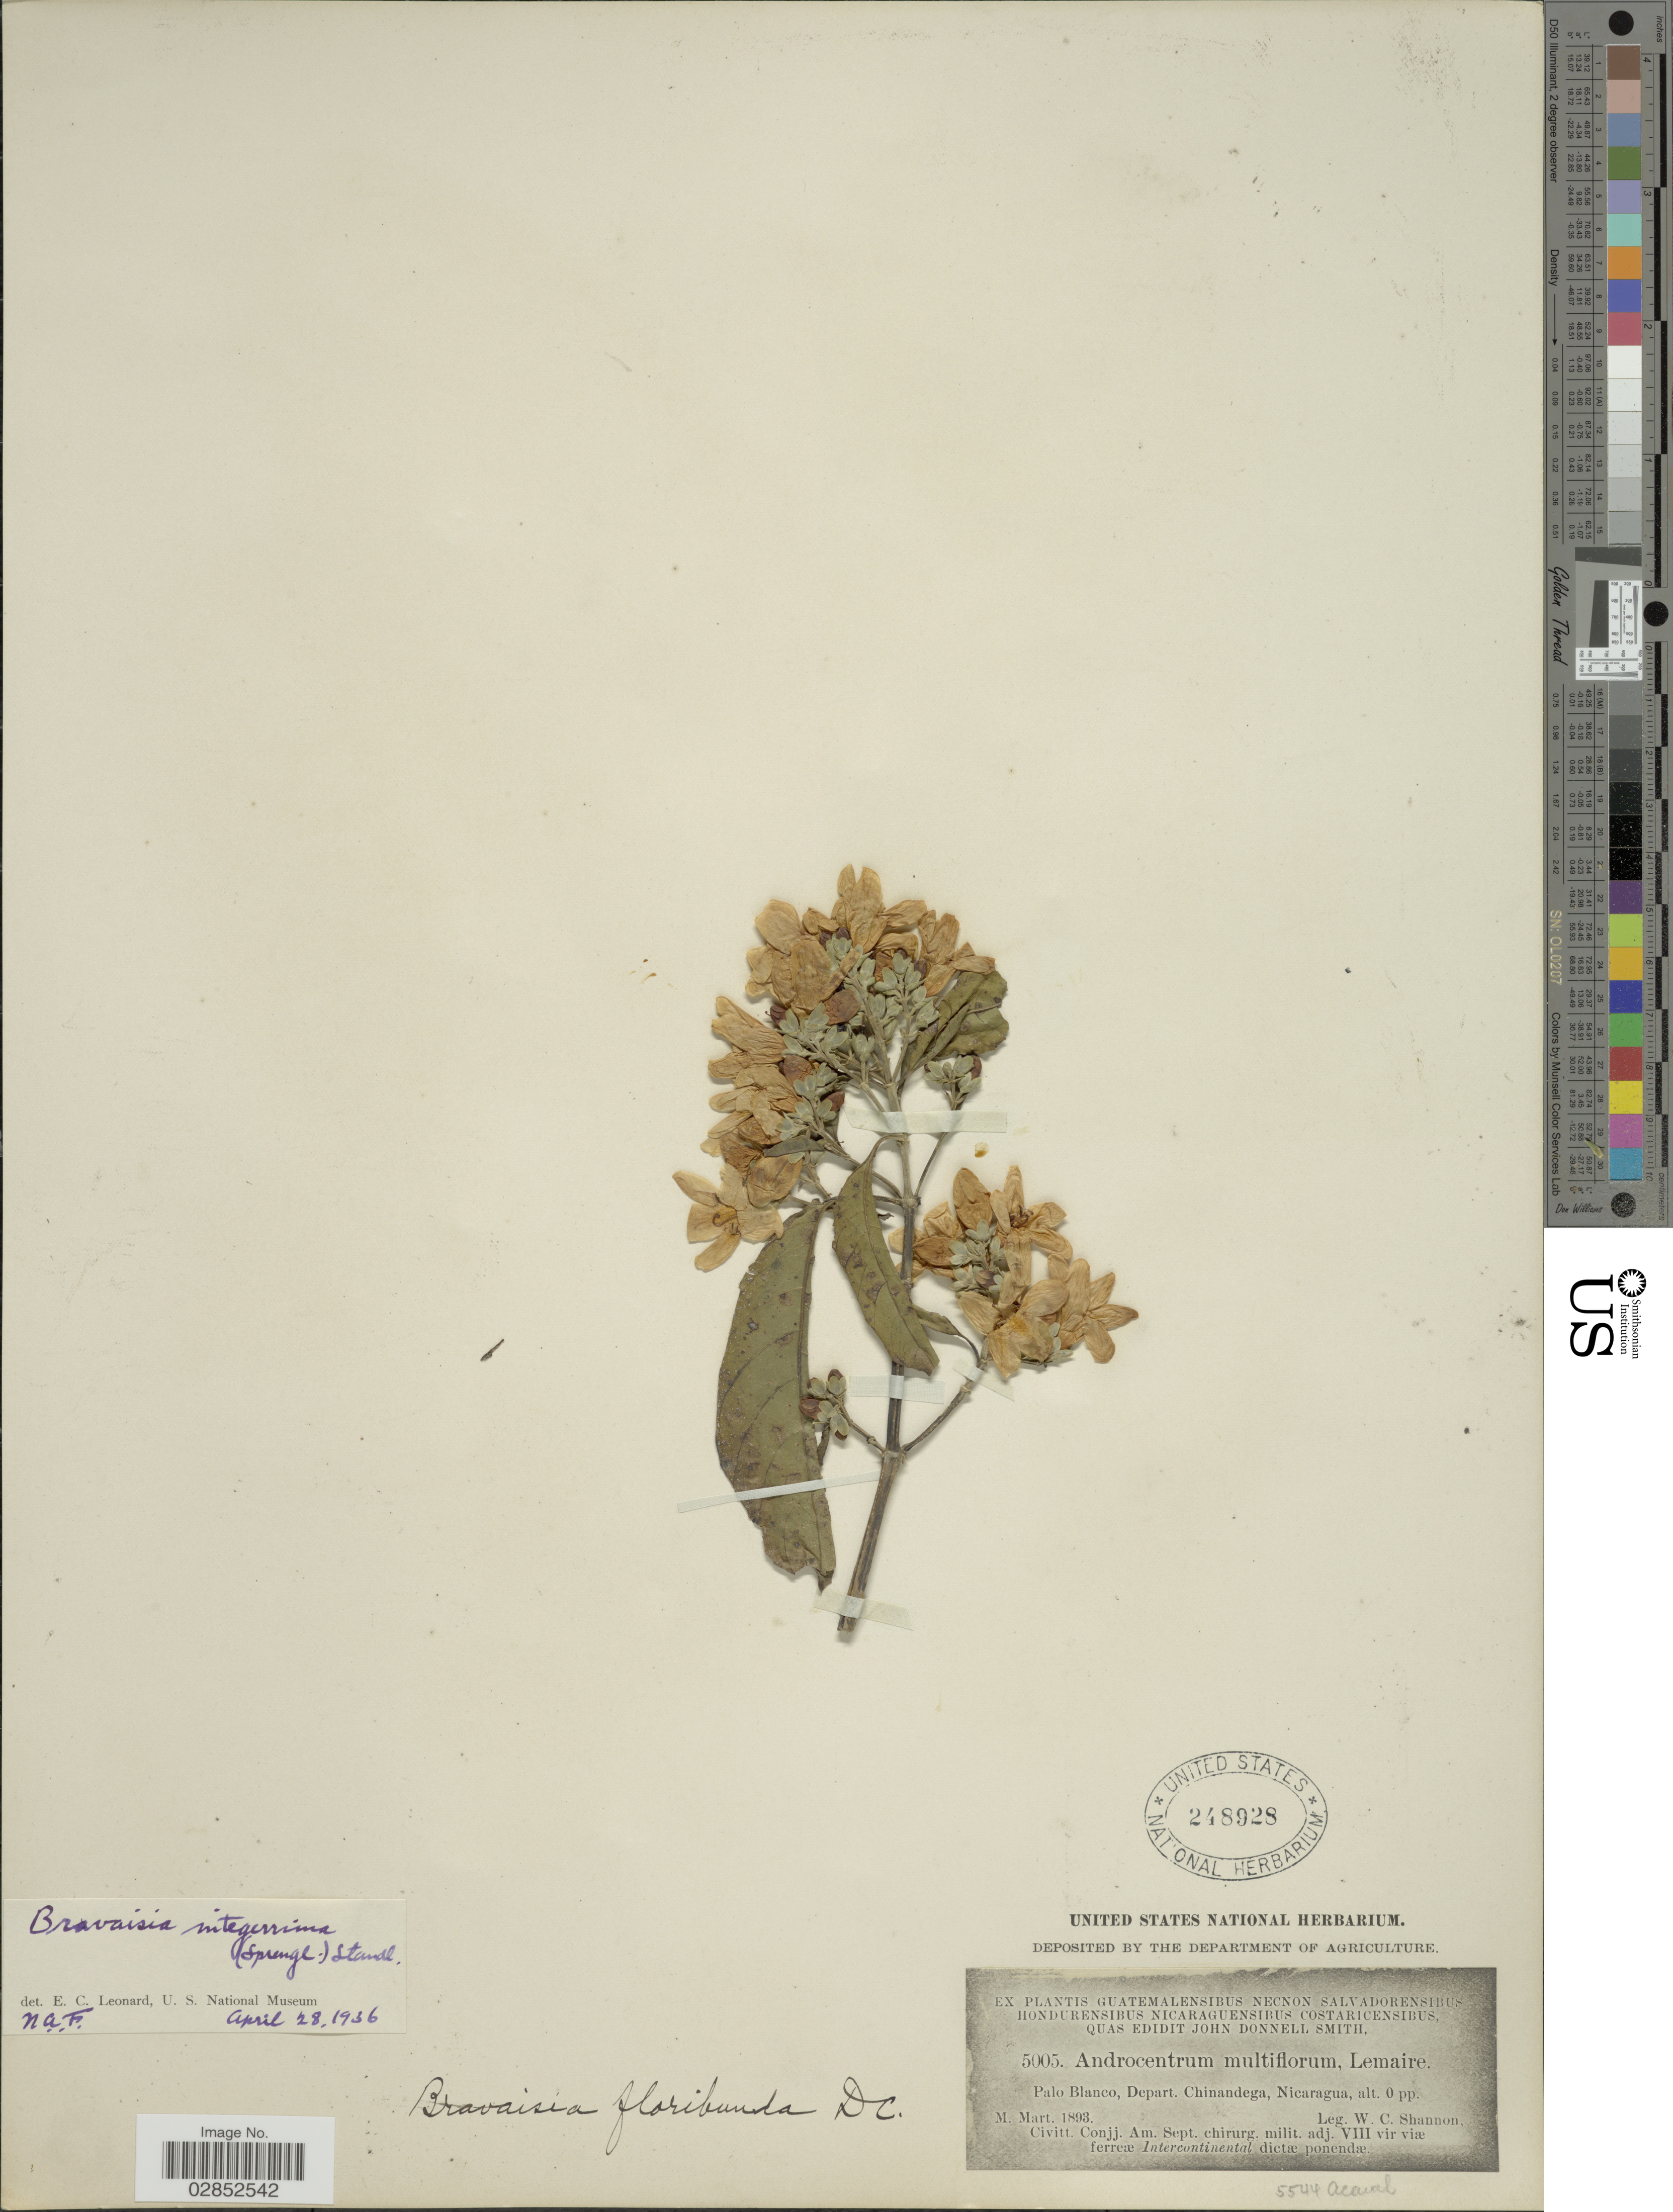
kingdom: Plantae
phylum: Tracheophyta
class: Magnoliopsida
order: Lamiales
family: Acanthaceae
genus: Bravaisia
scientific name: Bravaisia integerrima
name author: (Spreng.) Standl.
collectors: W. C. Shannon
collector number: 5005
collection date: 1893-03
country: Nicaragua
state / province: Chinandega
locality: Palo Blanco, Depart. Chinandega.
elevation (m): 0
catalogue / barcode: US 248928